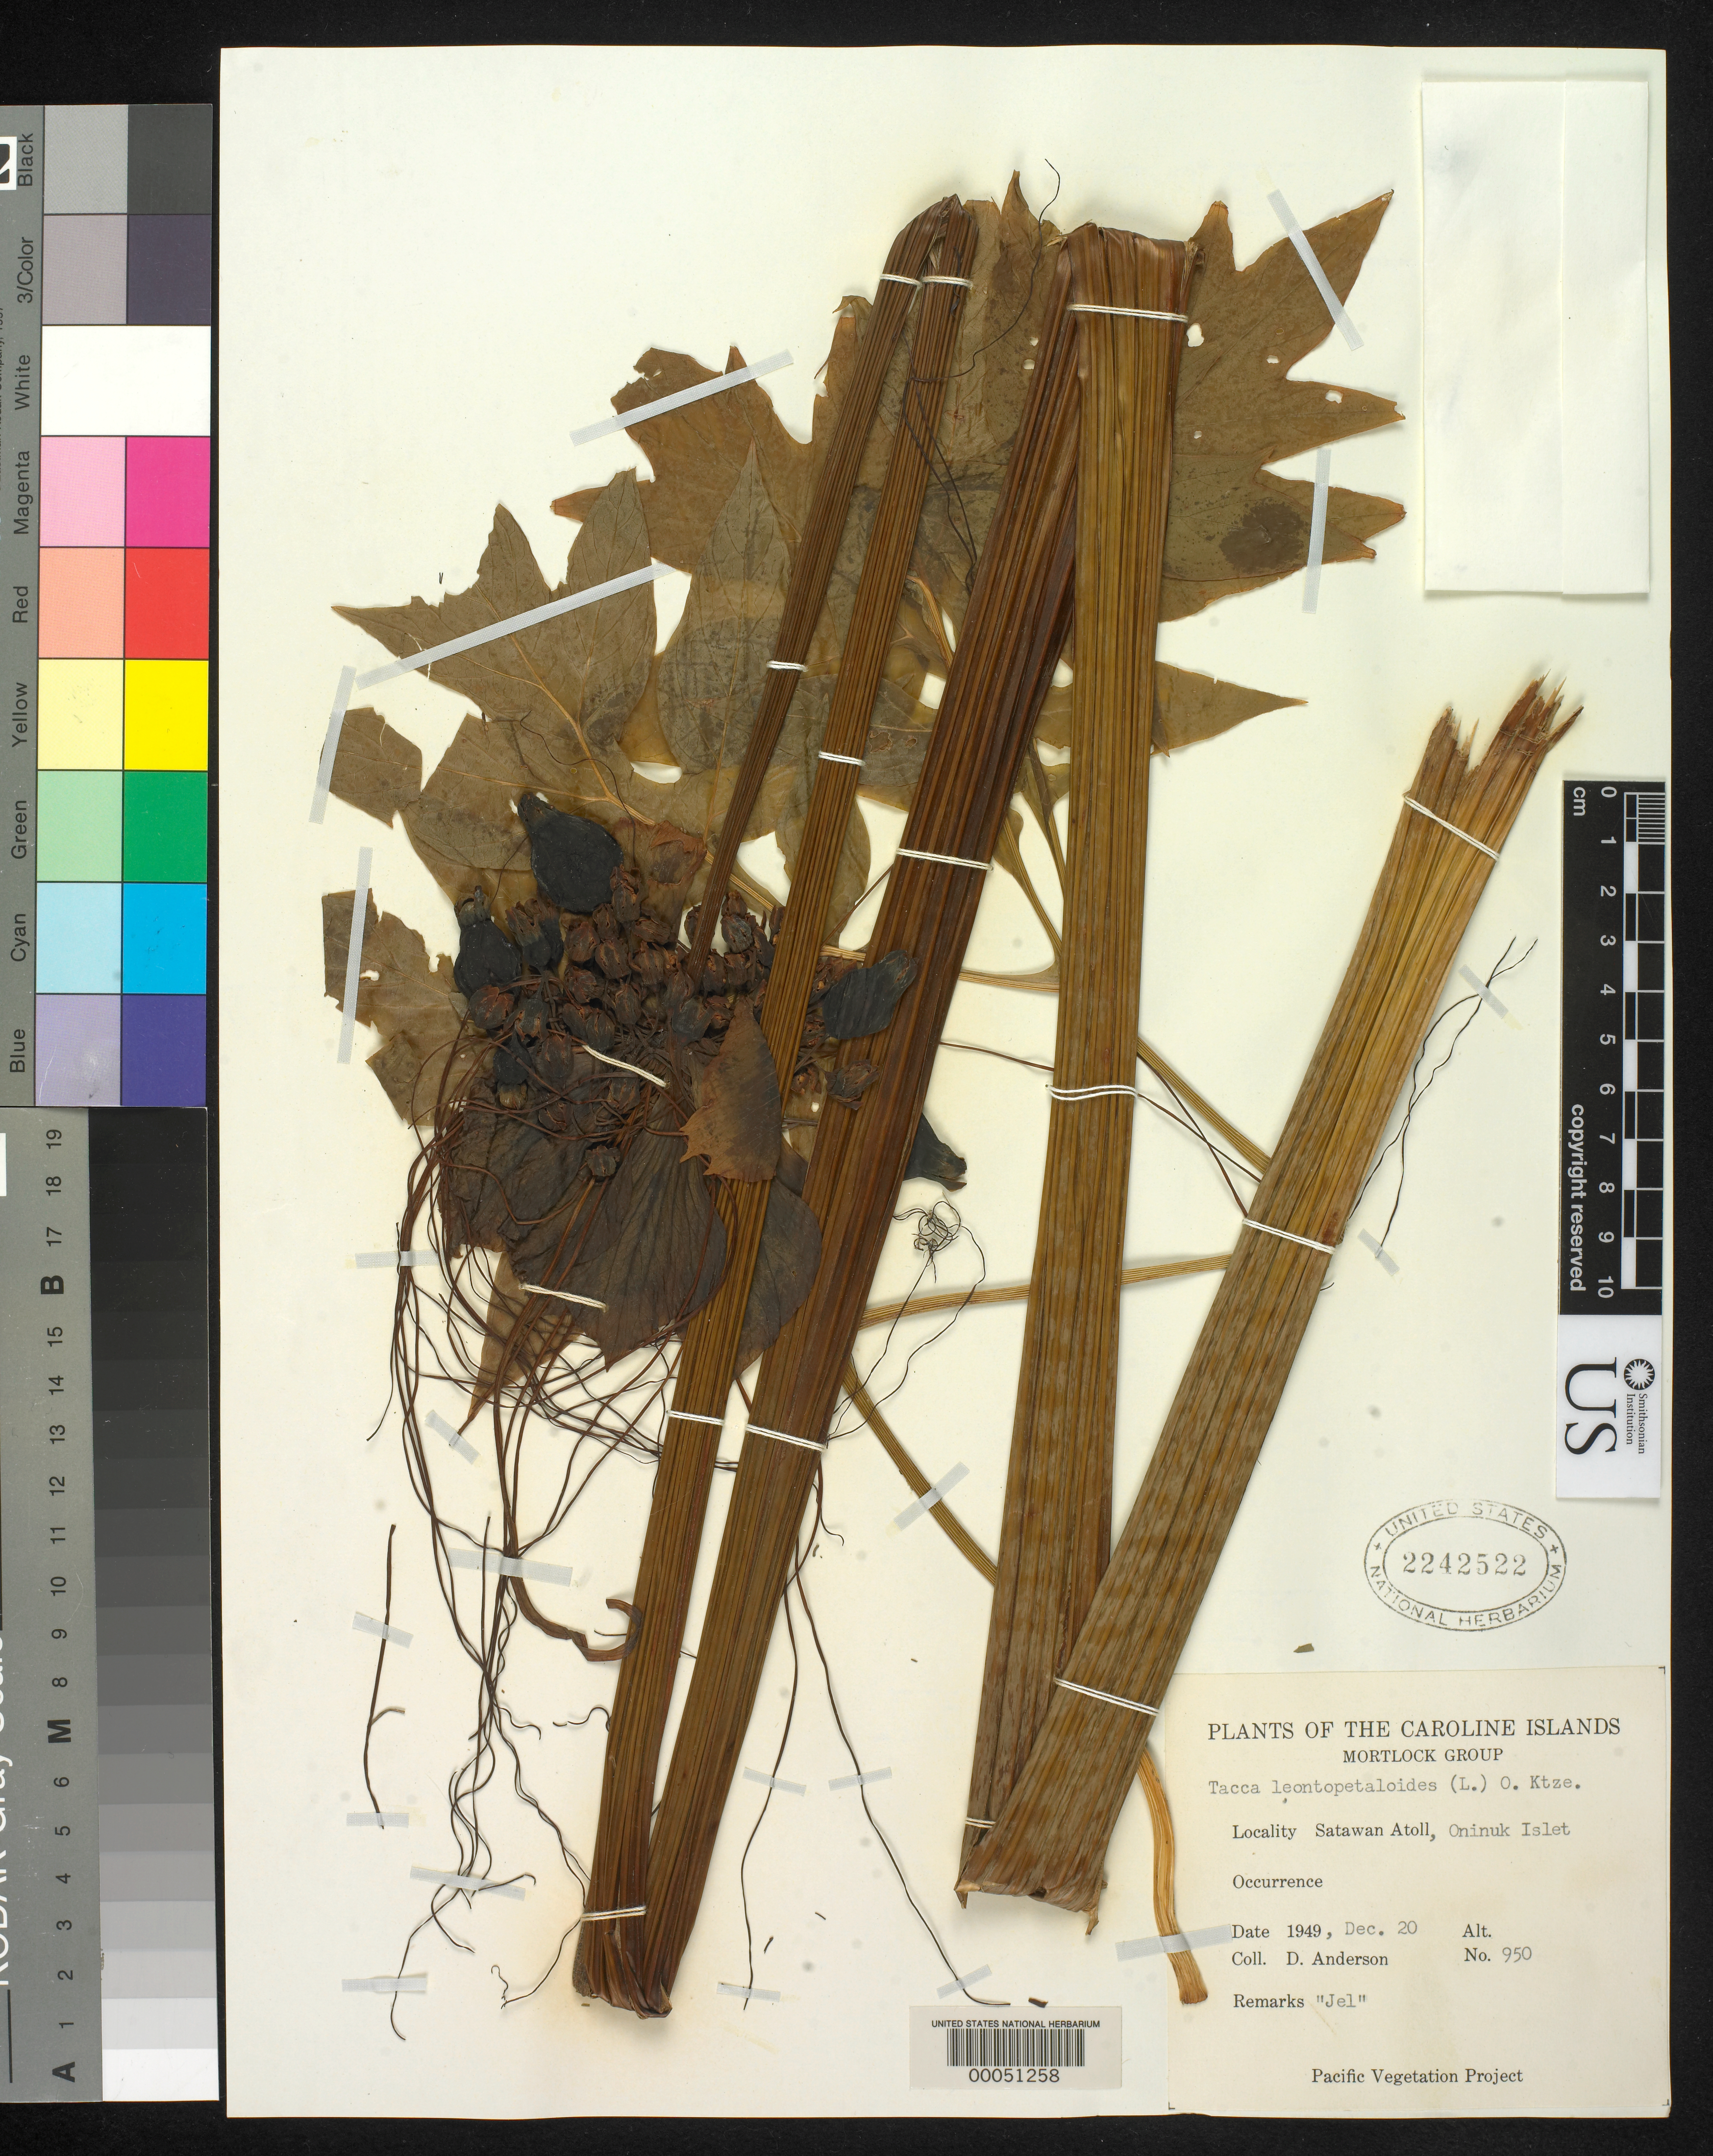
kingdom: Plantae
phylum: Tracheophyta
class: Liliopsida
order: Dioscoreales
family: Dioscoreaceae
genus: Tacca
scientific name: Tacca leontopetaloides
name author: (L.) Kuntze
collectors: D. Anderson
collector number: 950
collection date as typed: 20 Dec 1949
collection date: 1949-12-20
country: Micronesia, Federated States of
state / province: Truk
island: Satawan Atoll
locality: Oninuk Islet (Mortlock Group)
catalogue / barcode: US 2242522